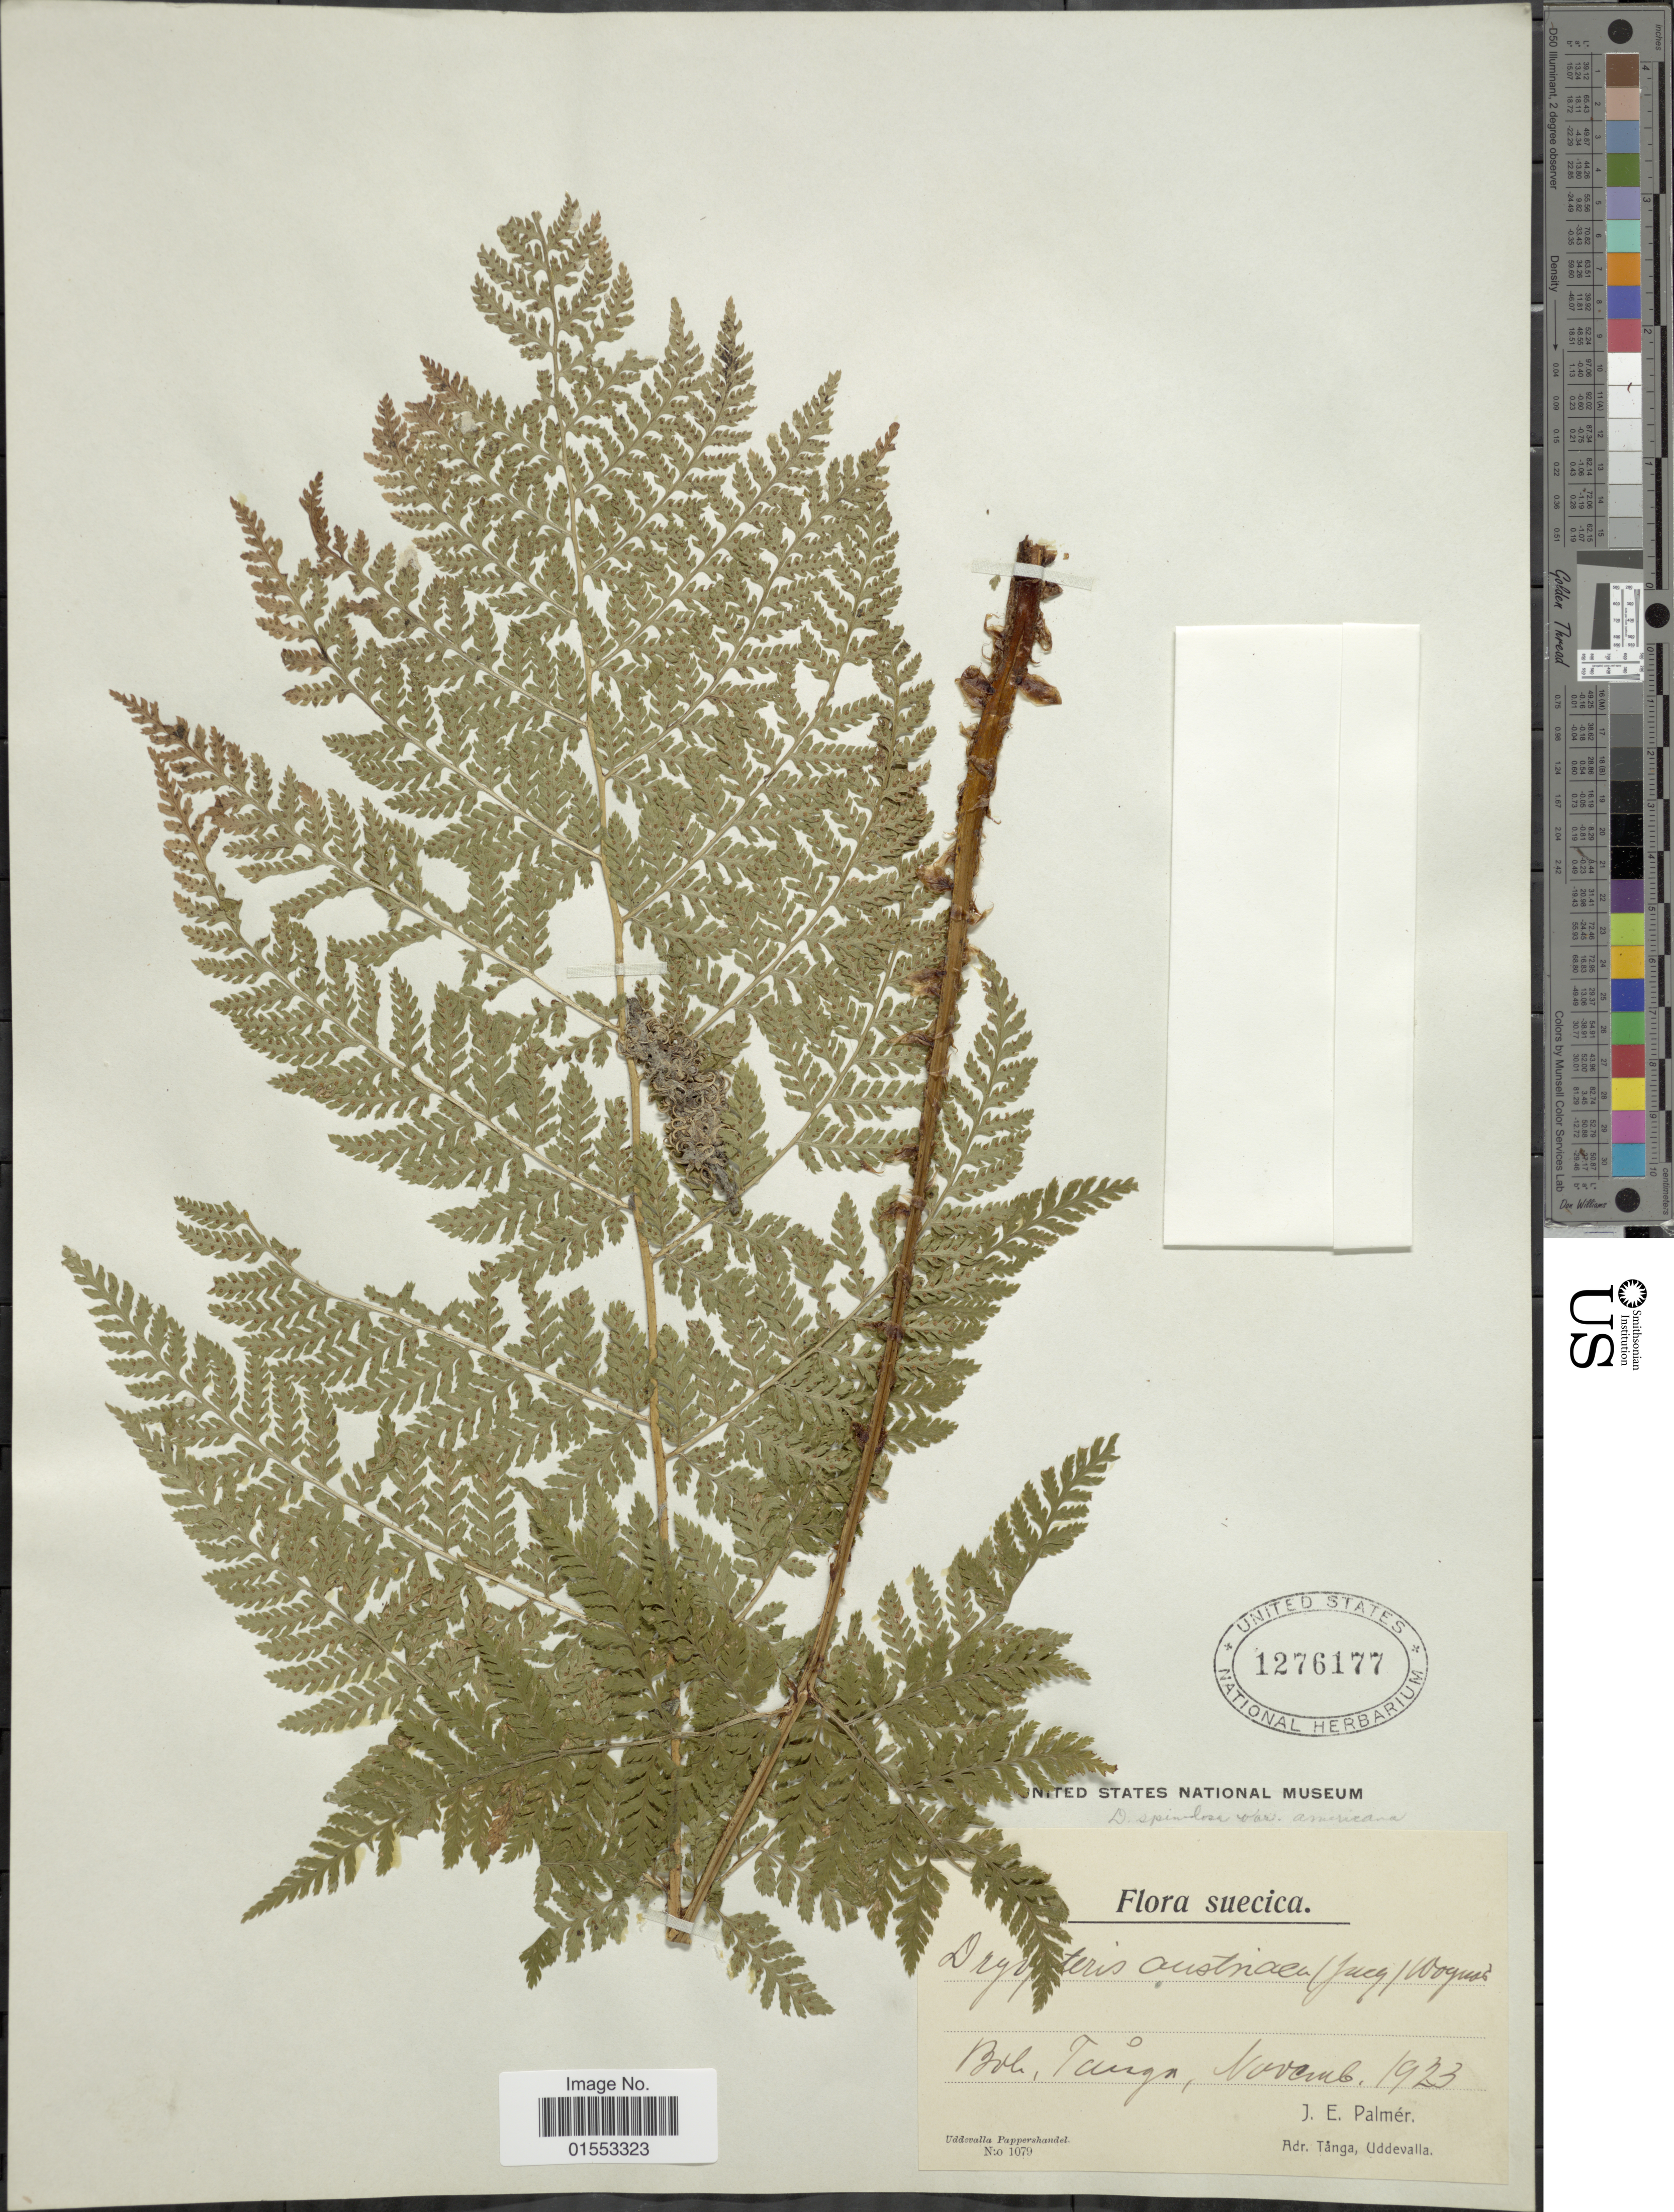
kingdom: Plantae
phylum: Tracheophyta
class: Polypodiopsida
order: Polypodiales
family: Dryopteridaceae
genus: Dryopteris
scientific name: Dryopteris expansa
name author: (C. Presl) Fraser-Jenk. & Jermy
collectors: J. E. Palmér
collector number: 1079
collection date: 1923-11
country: Sweden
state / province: Västra Götaland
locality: Tånga [Bohuslän]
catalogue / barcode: US 1276177